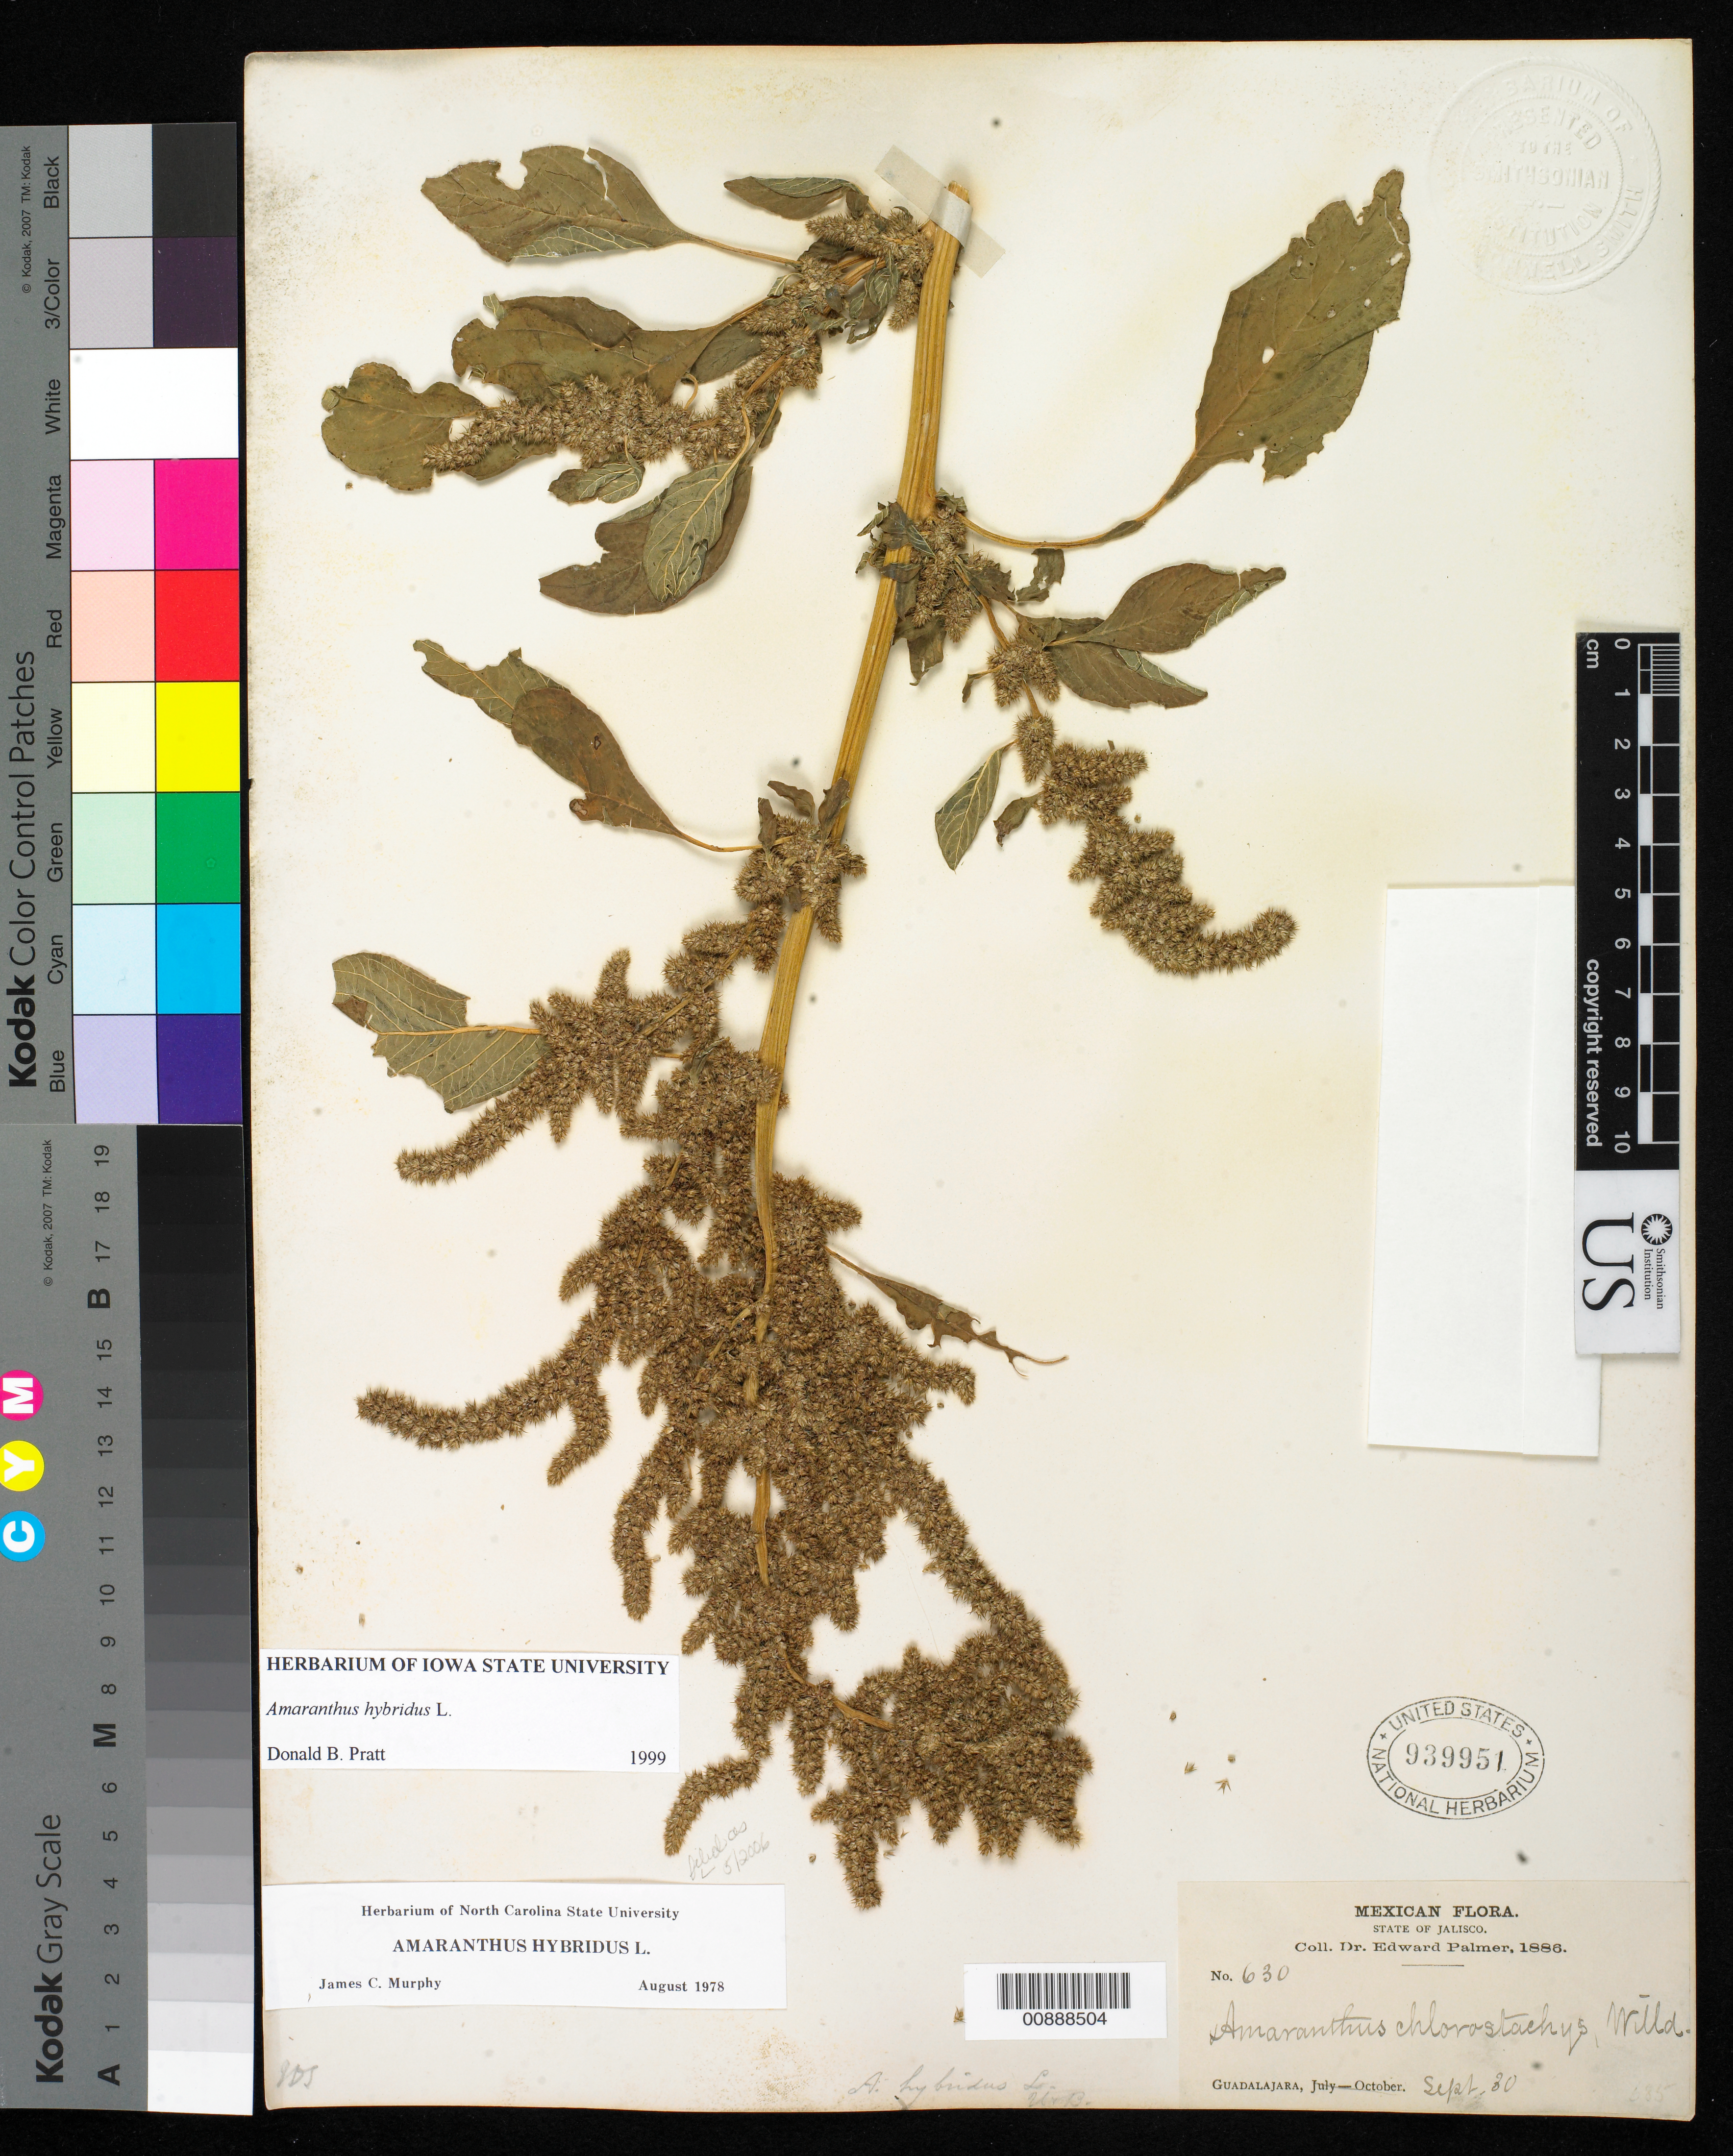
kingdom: Plantae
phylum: Tracheophyta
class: Magnoliopsida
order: Caryophyllales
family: Amaranthaceae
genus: Amaranthus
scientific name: Amaranthus hybridus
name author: L.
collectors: E. Palmer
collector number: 630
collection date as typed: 30 Sep 1886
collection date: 1886-09-30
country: Mexico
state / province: Jalisco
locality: Guadalajara, Jalisco.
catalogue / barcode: US 939951